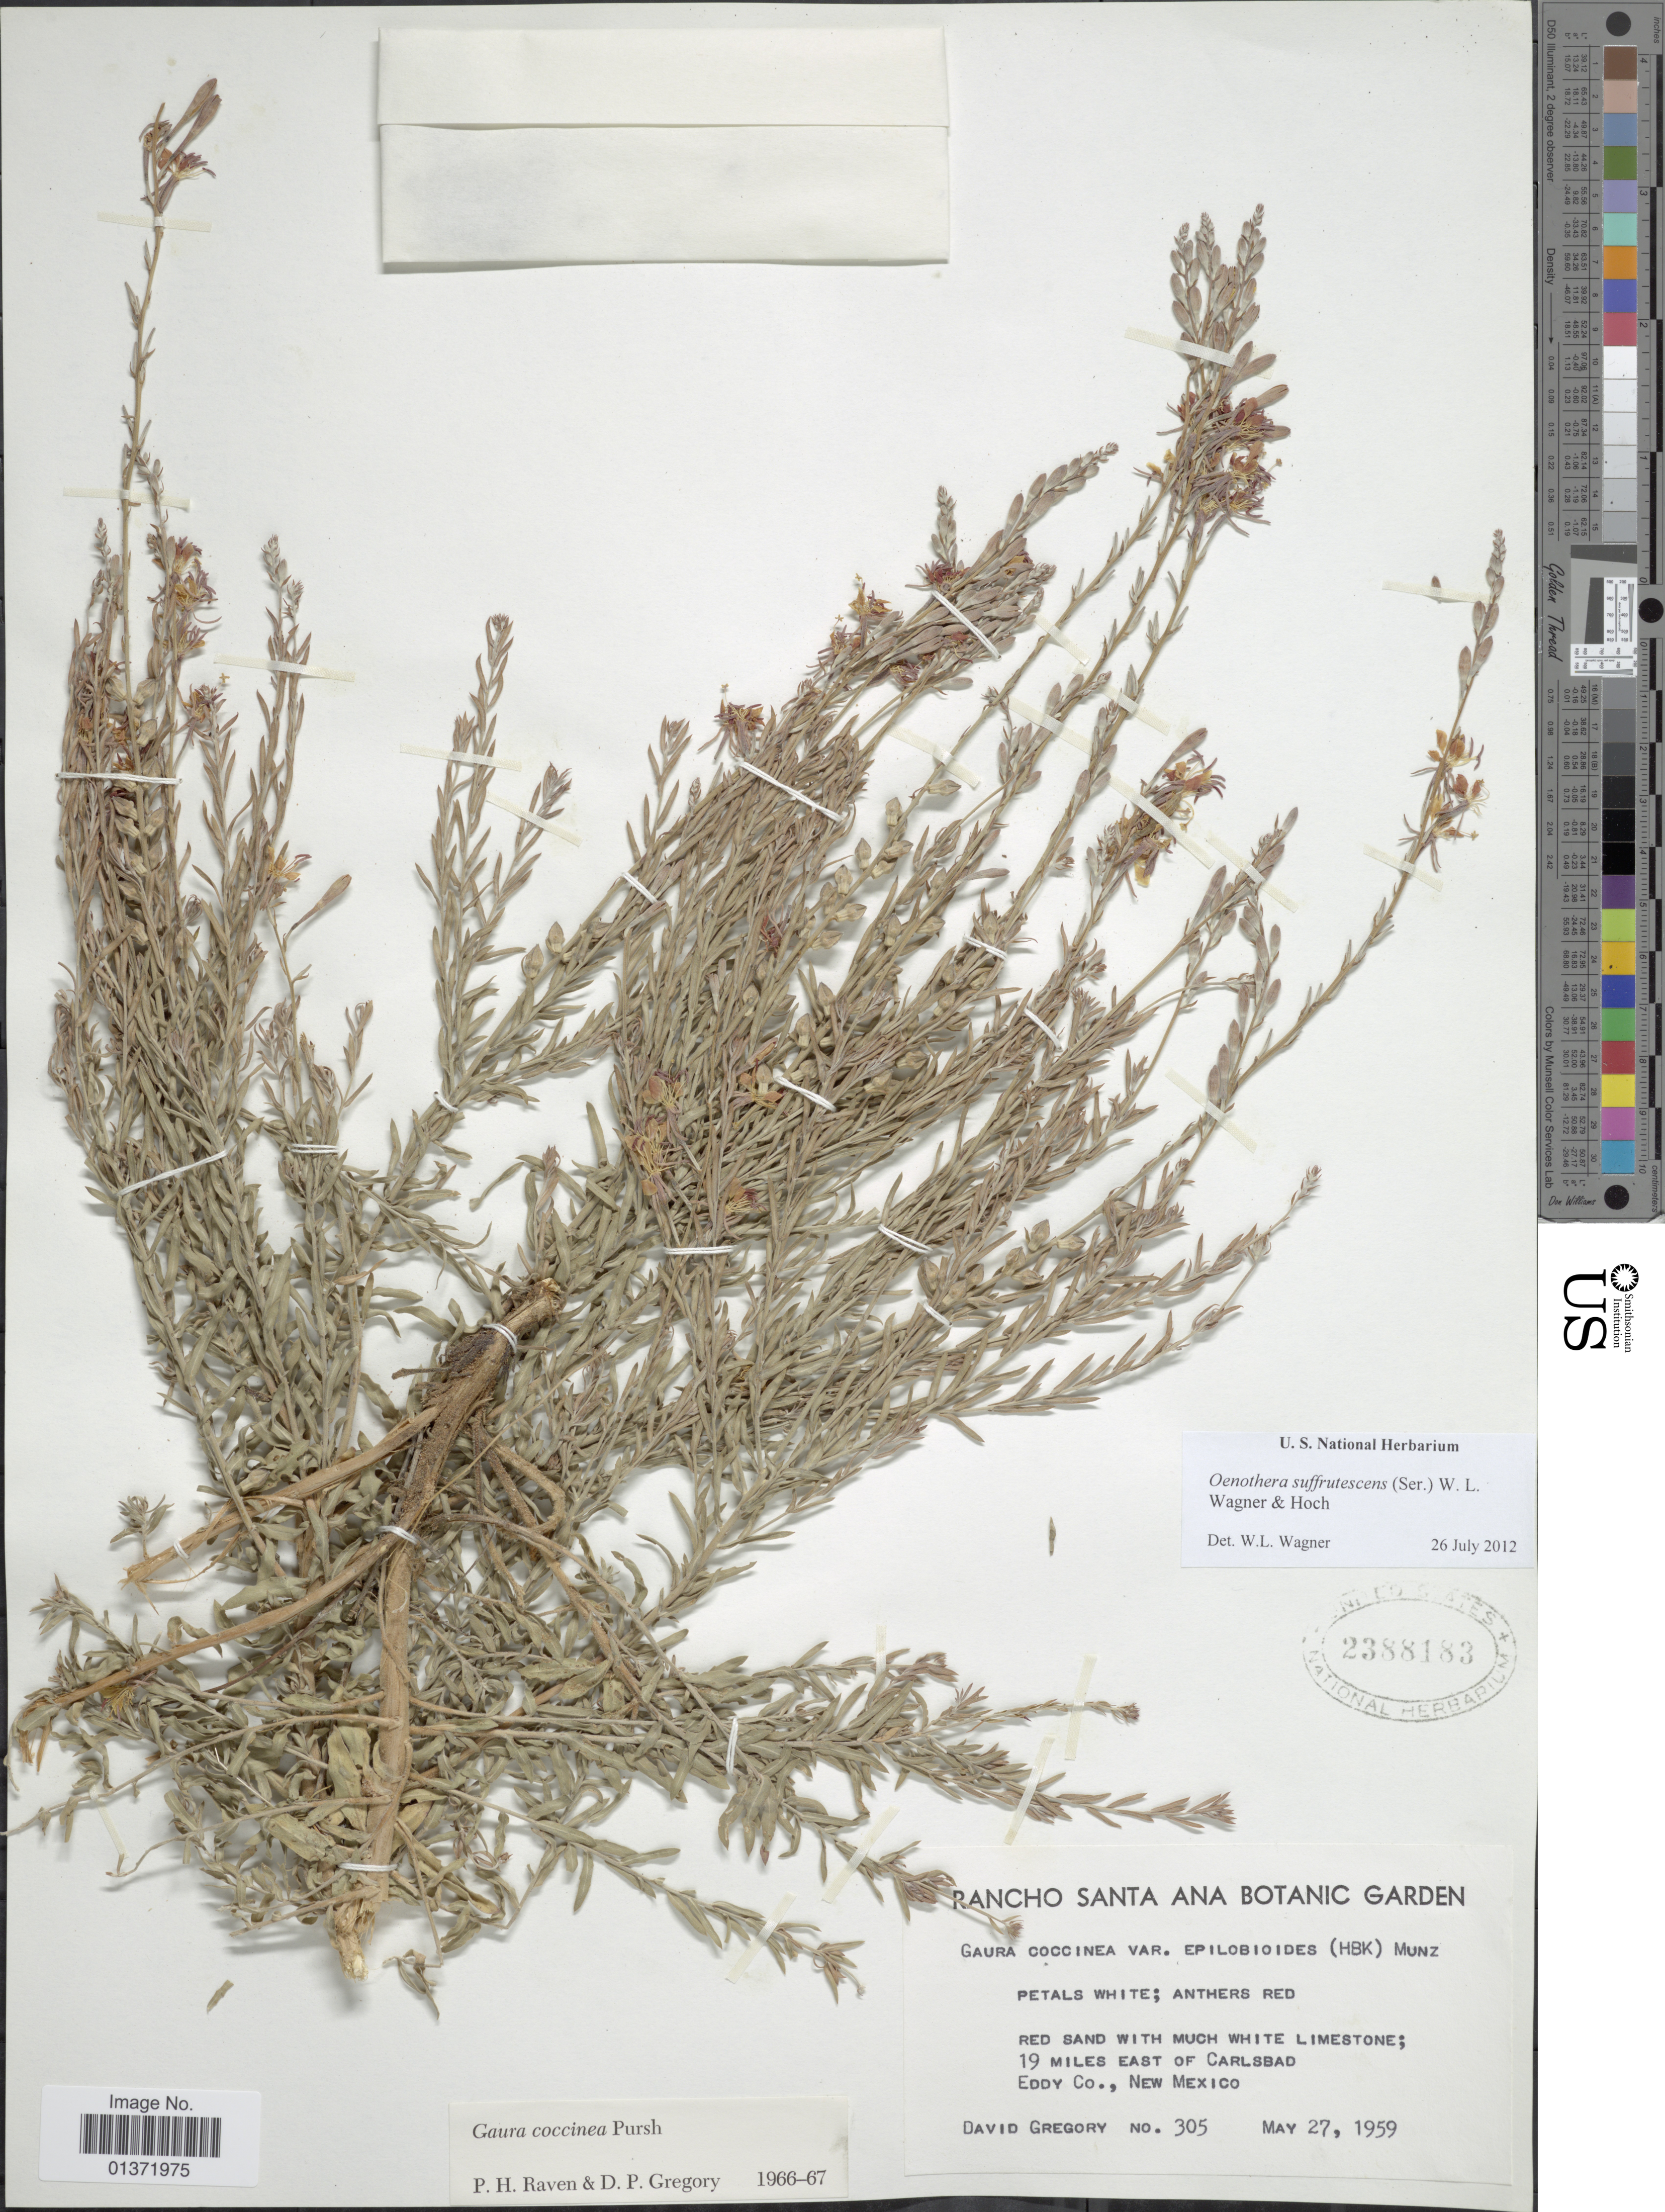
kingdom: Plantae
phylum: Tracheophyta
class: Magnoliopsida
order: Myrtales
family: Onagraceae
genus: Oenothera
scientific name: Oenothera suffrutescens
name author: (Ser.) W.L. Wagner & Hoch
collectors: D. Gregory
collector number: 305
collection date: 1959-05-27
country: United States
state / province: New Mexico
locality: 19 miles east of Carlsbad, Eddy Co.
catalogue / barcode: US 2388183